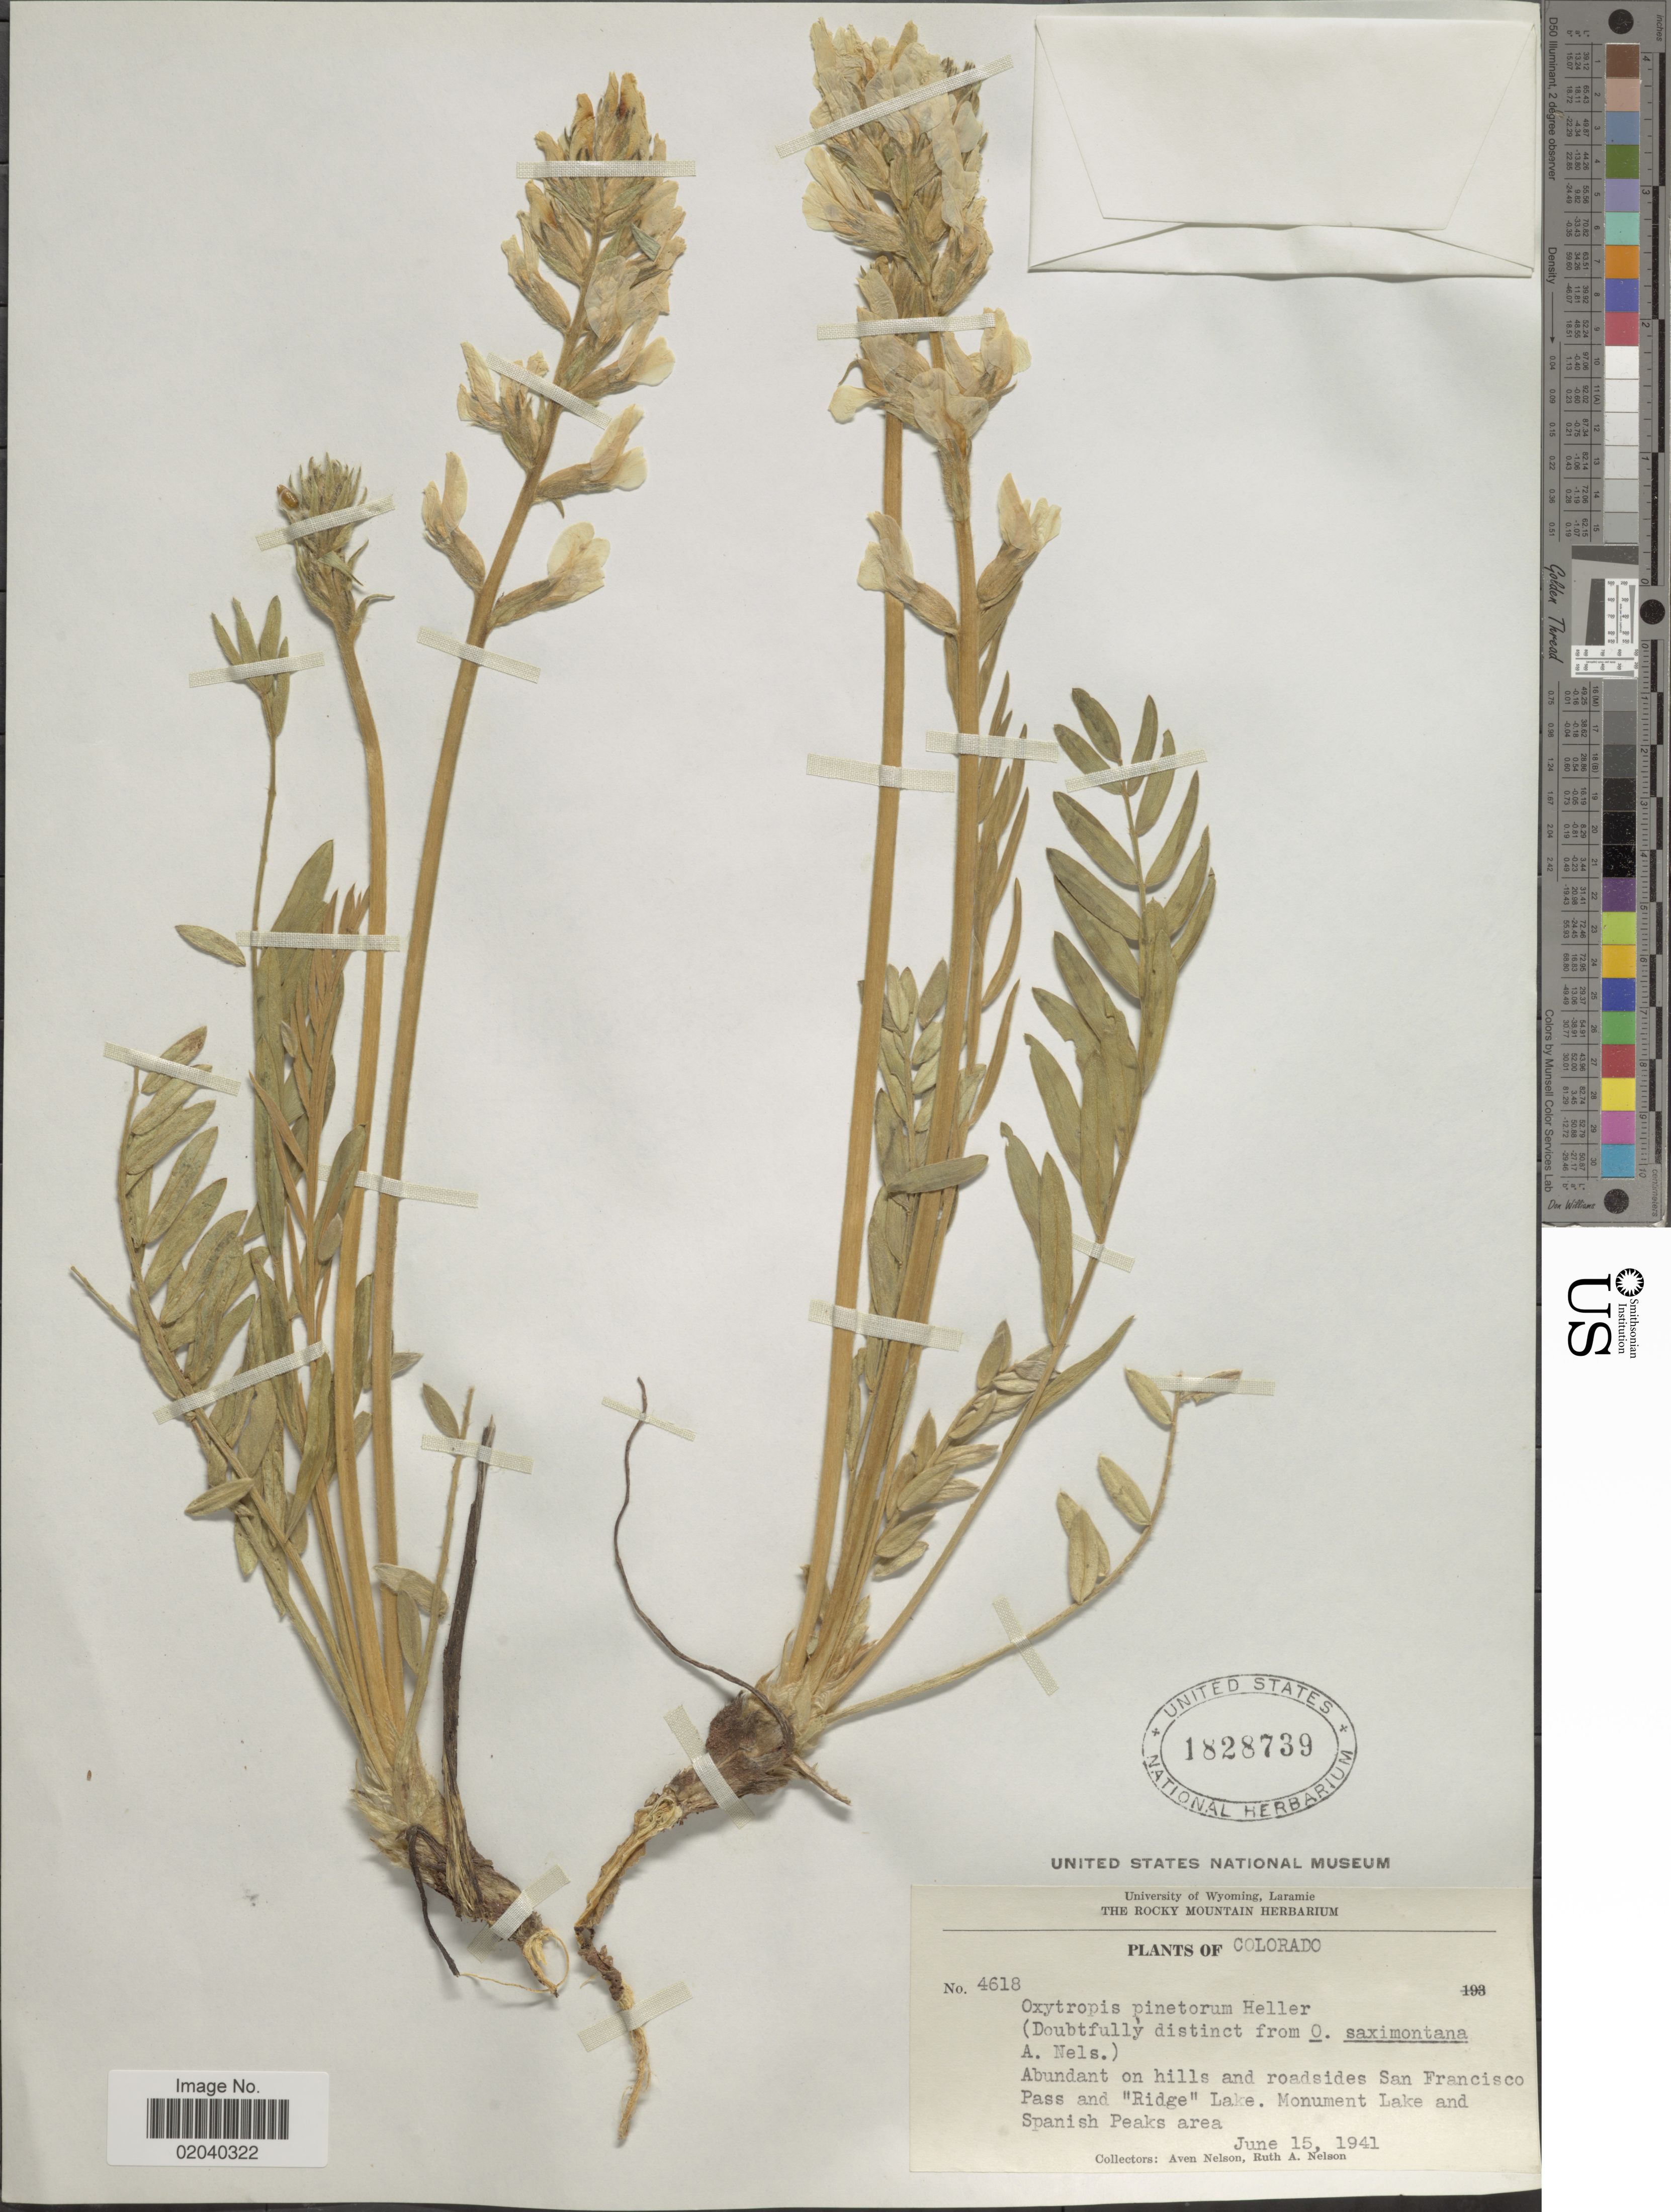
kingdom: Plantae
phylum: Tracheophyta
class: Magnoliopsida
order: Fabales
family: Fabaceae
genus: Oxytropis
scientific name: Oxytropis sericea var. sericea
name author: Nutt.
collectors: A. Nelson & R. A. Nelson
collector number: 4618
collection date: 1941-06-15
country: United States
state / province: Colorado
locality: Abundant on hills and roadsides San Francisco Pass and "Ridge"Lake. Monument Lake and Spanish Peaks area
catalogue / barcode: US 1828739